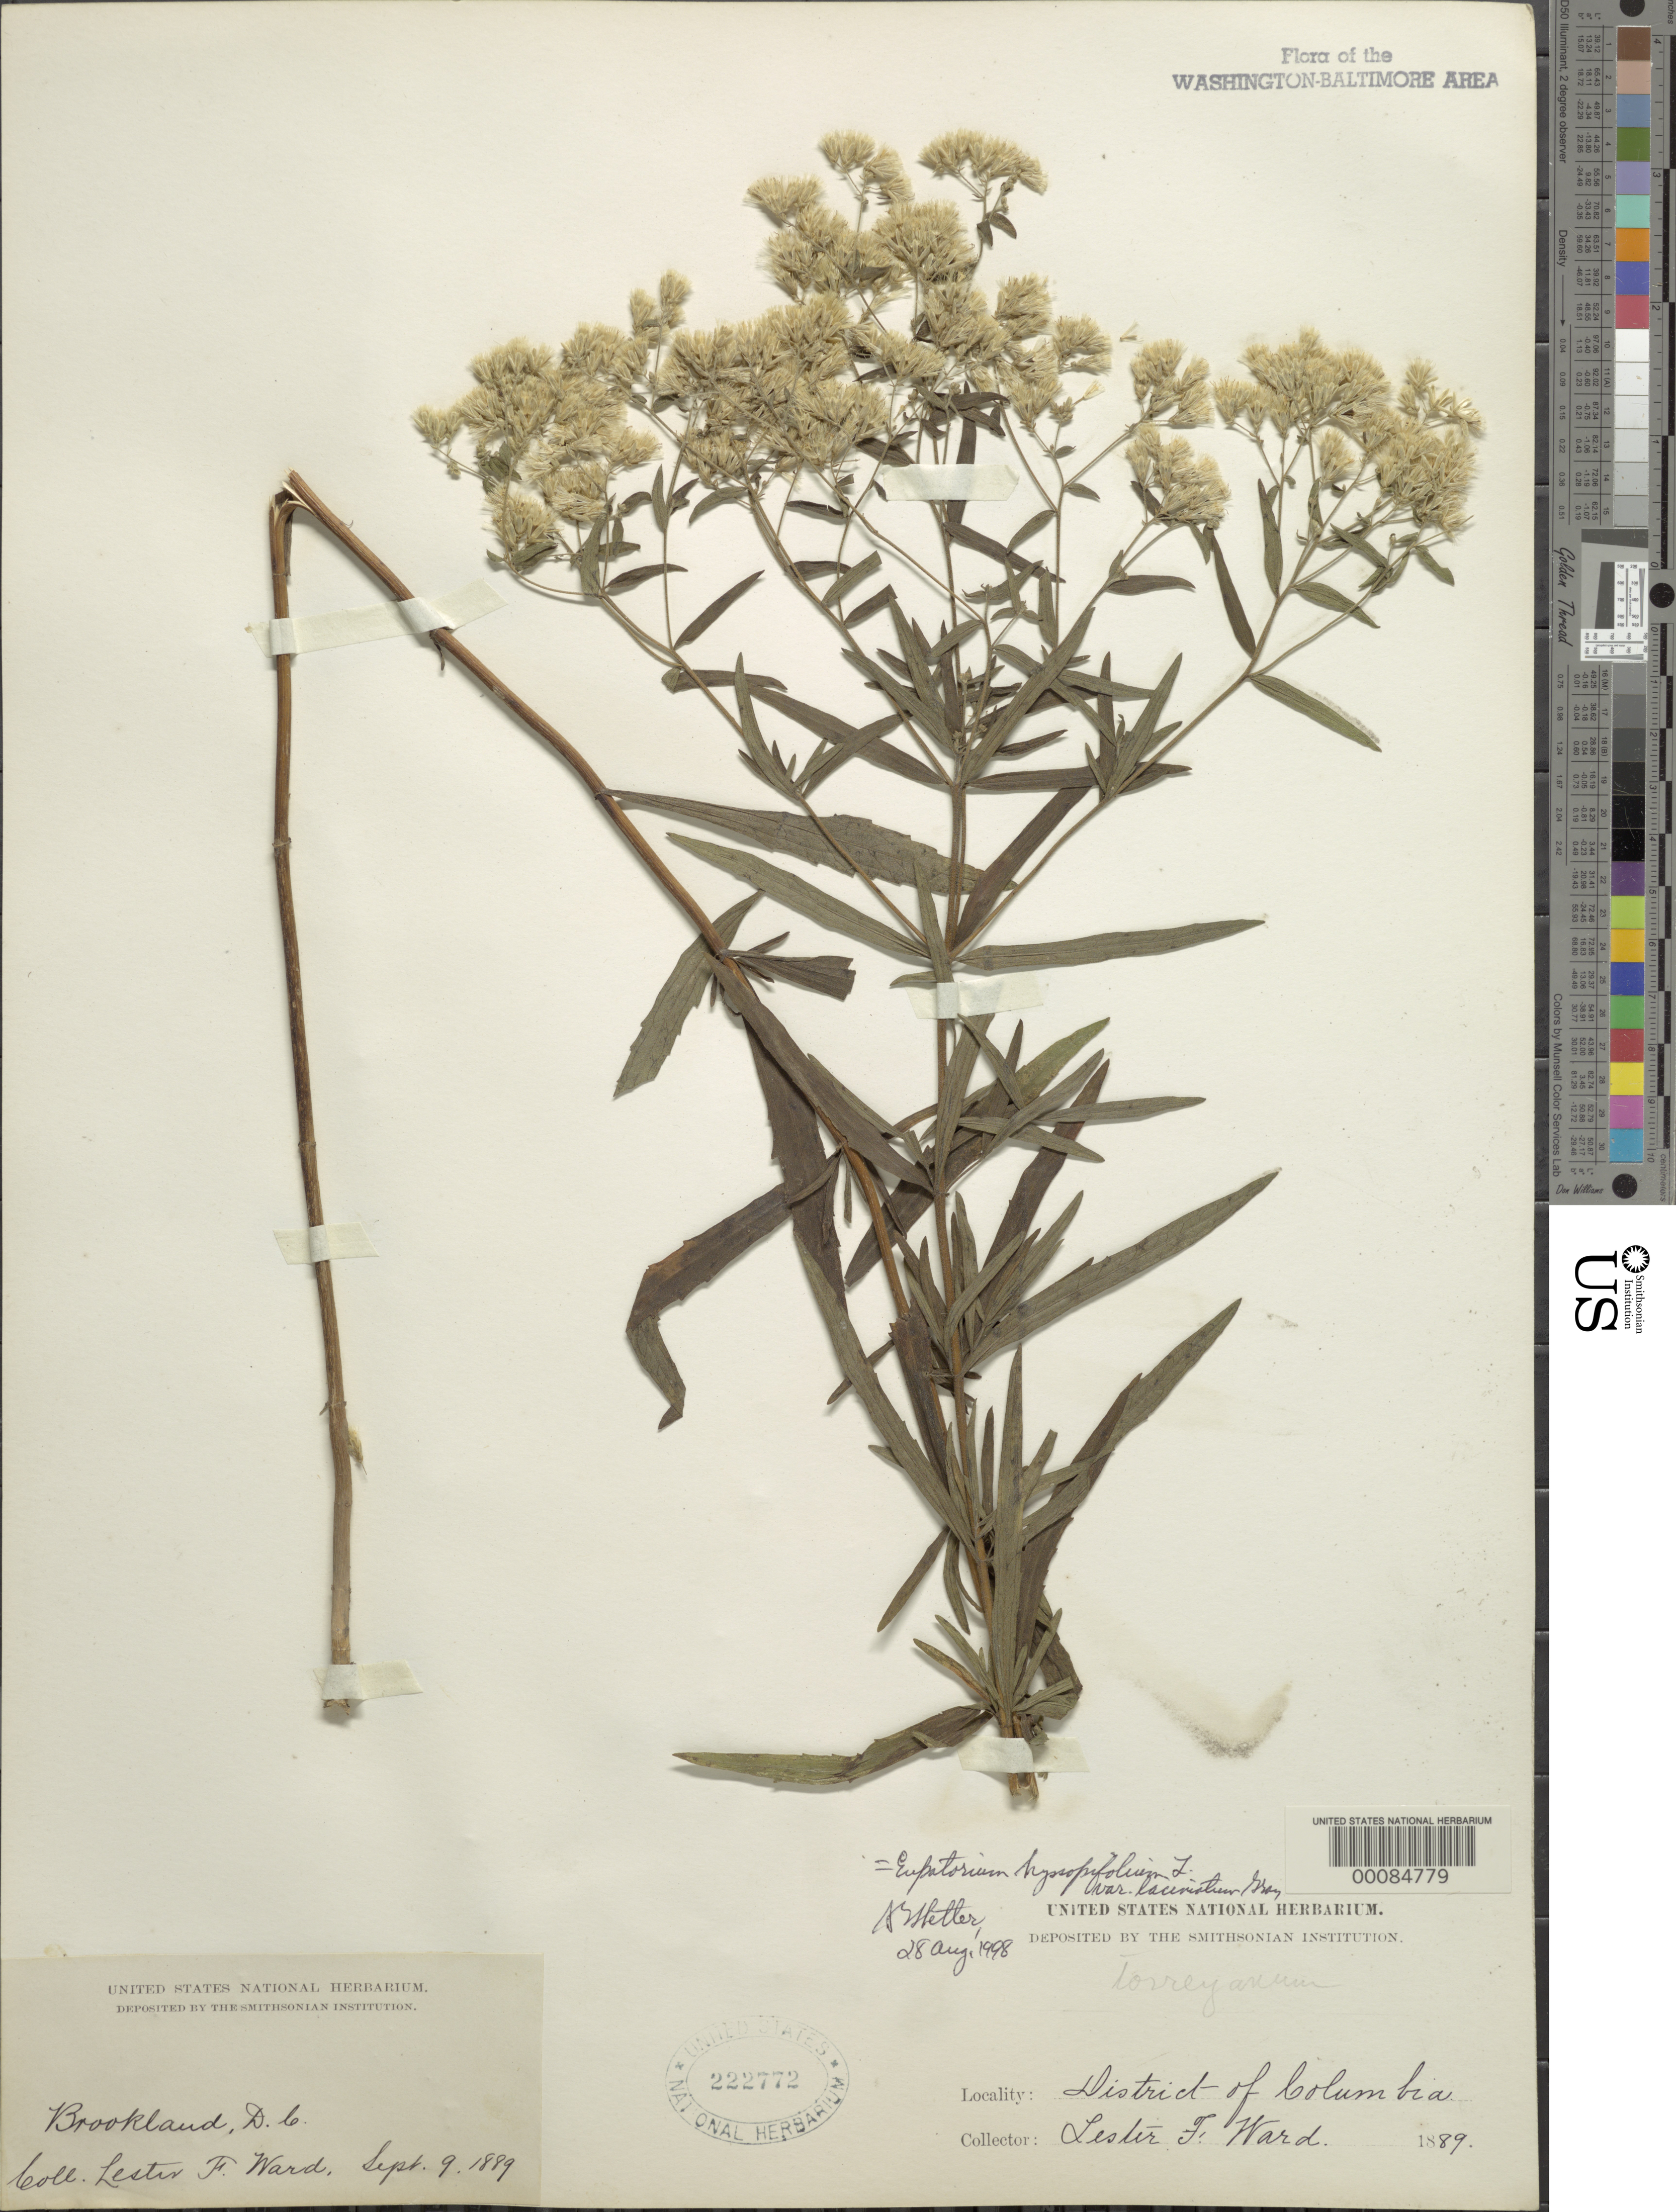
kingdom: Plantae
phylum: Tracheophyta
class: Magnoliopsida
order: Asterales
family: Asteraceae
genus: Eupatorium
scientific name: Eupatorium hyssopifolium var. laciniatum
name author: A. Gray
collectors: L. F. Ward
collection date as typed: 09 Sep 1889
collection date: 1889-09-09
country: United States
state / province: District of Columbia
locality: Brookland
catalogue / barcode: US 222772